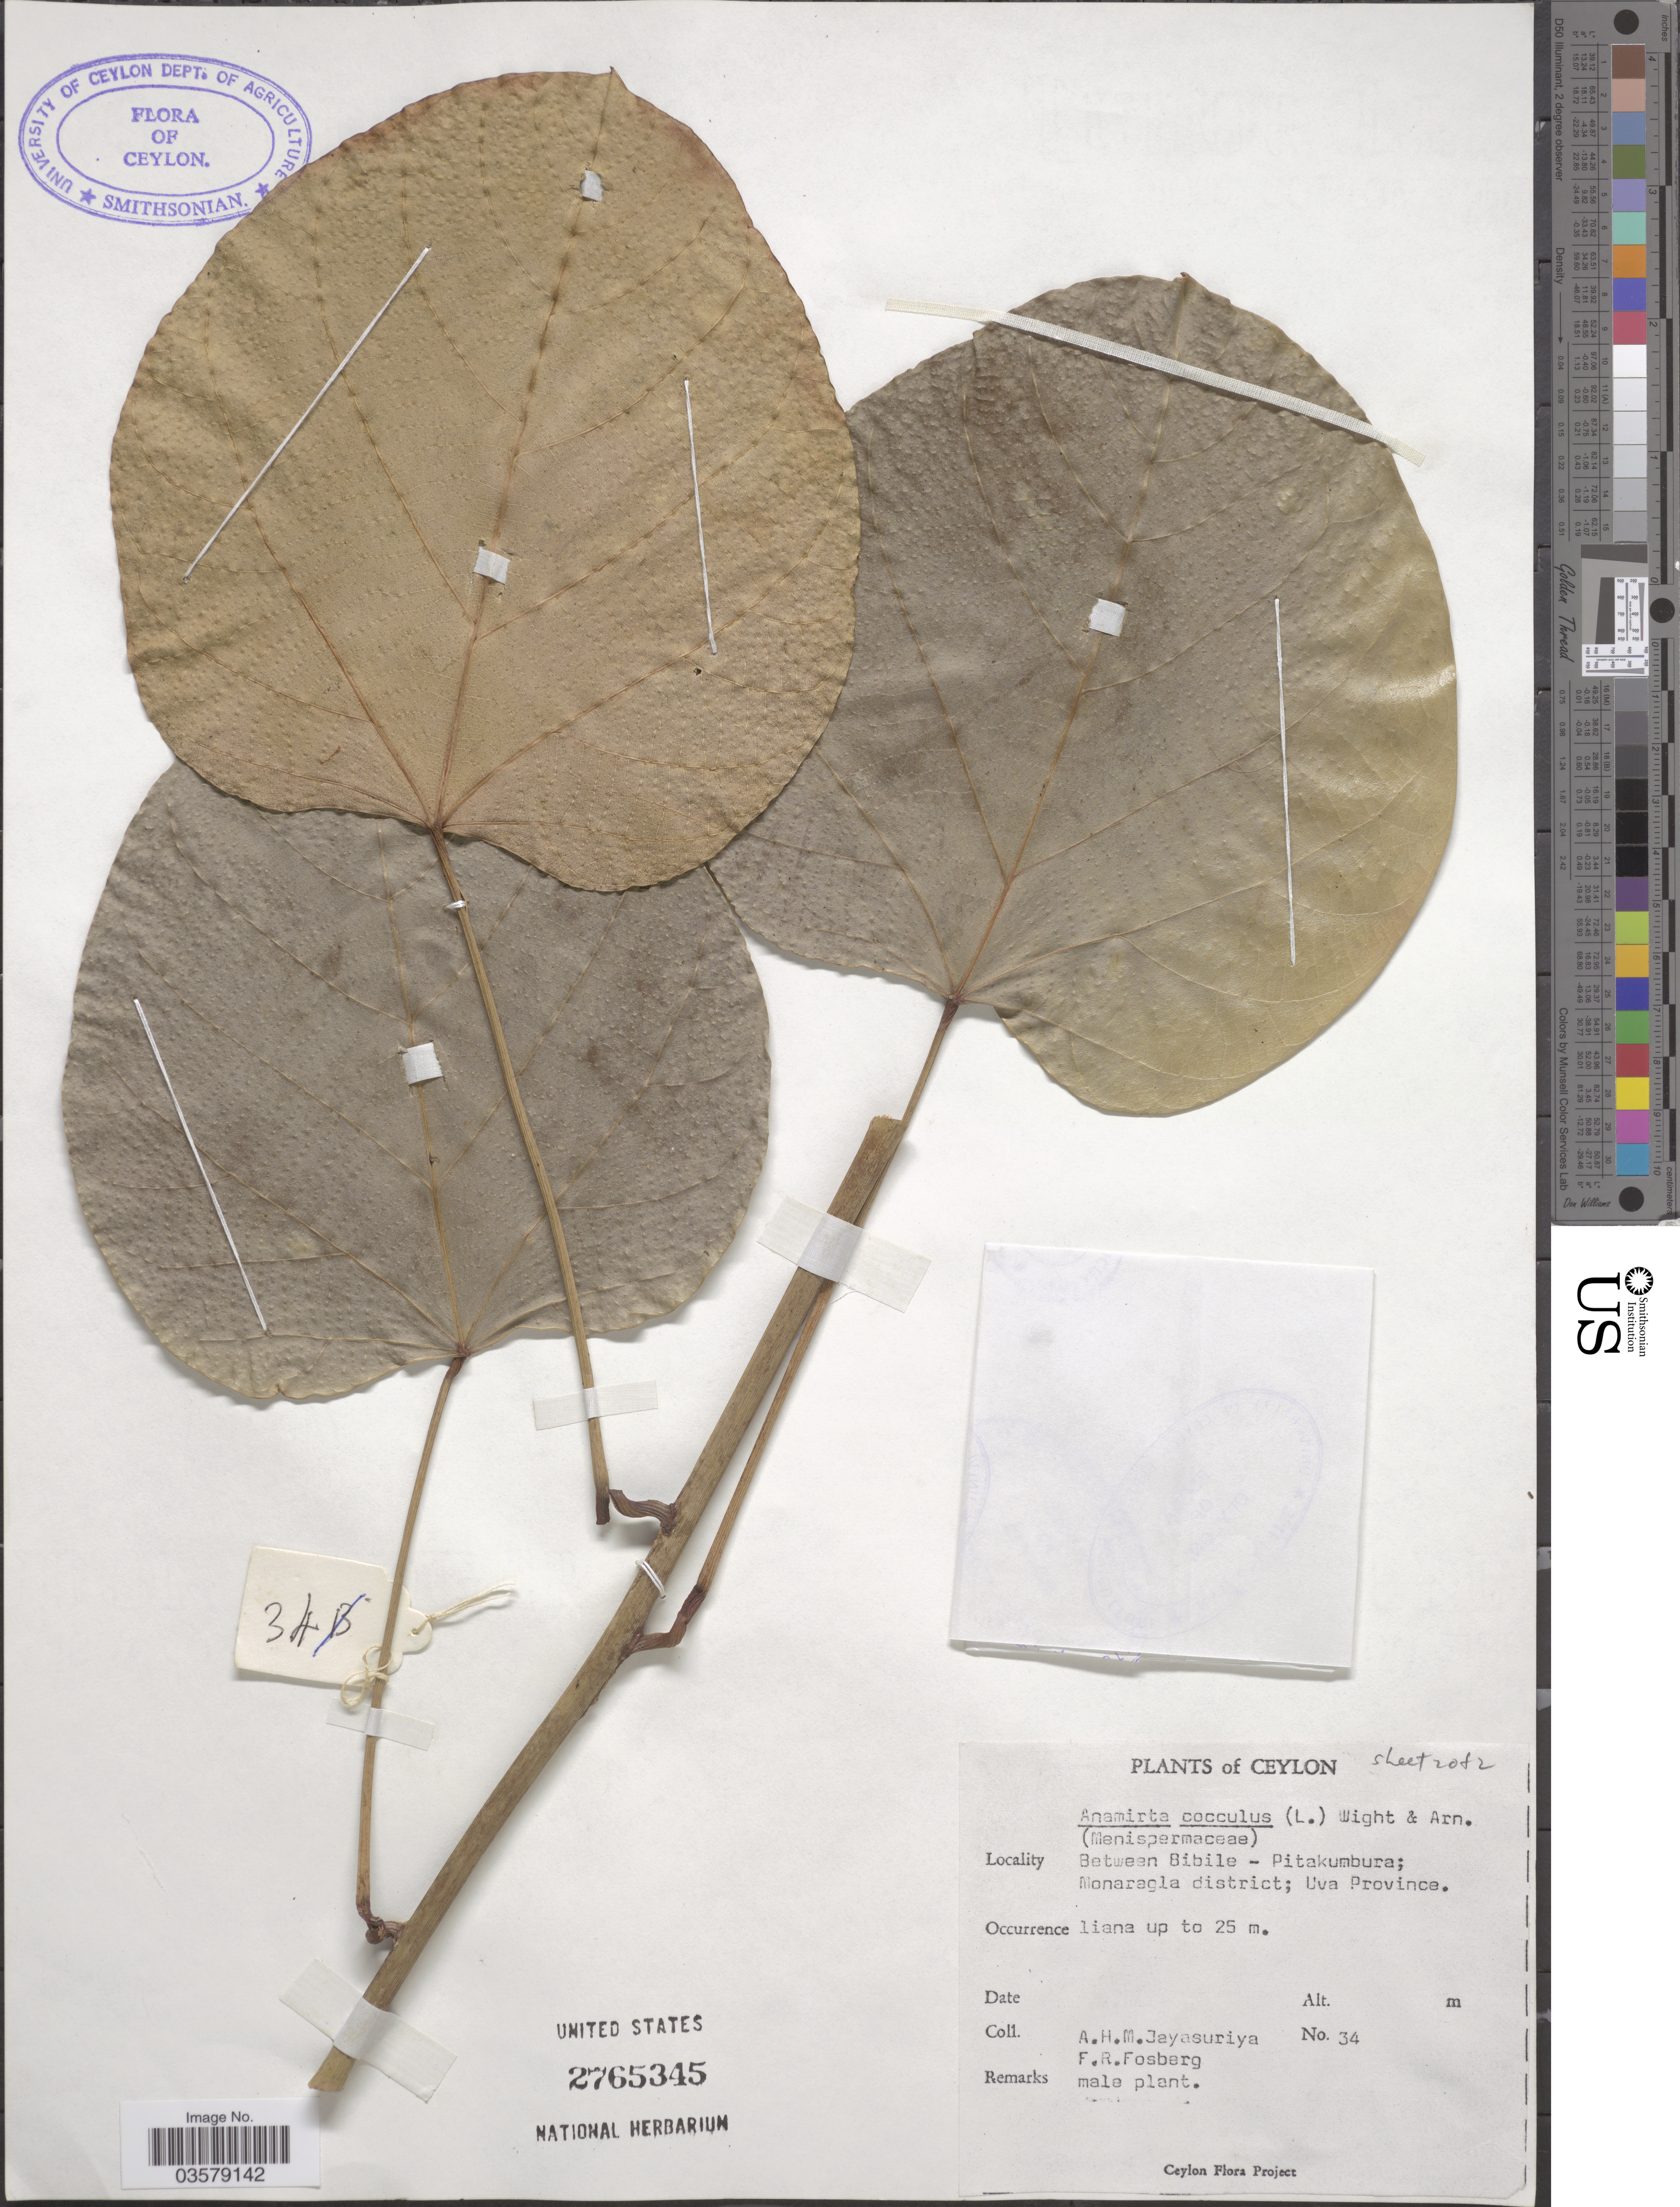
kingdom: Plantae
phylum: Tracheophyta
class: Magnoliopsida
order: Ranunculales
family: Menispermaceae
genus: Anamirta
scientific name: Anamirta cocculus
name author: (L.) Wight & Arn.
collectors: A. H. Jayasuriya & F. R. Fosberg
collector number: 34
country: Sri Lanka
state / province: Uva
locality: Ceylon. Between Bibile - Pitakumbura; Monaragla district.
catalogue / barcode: US 2765345